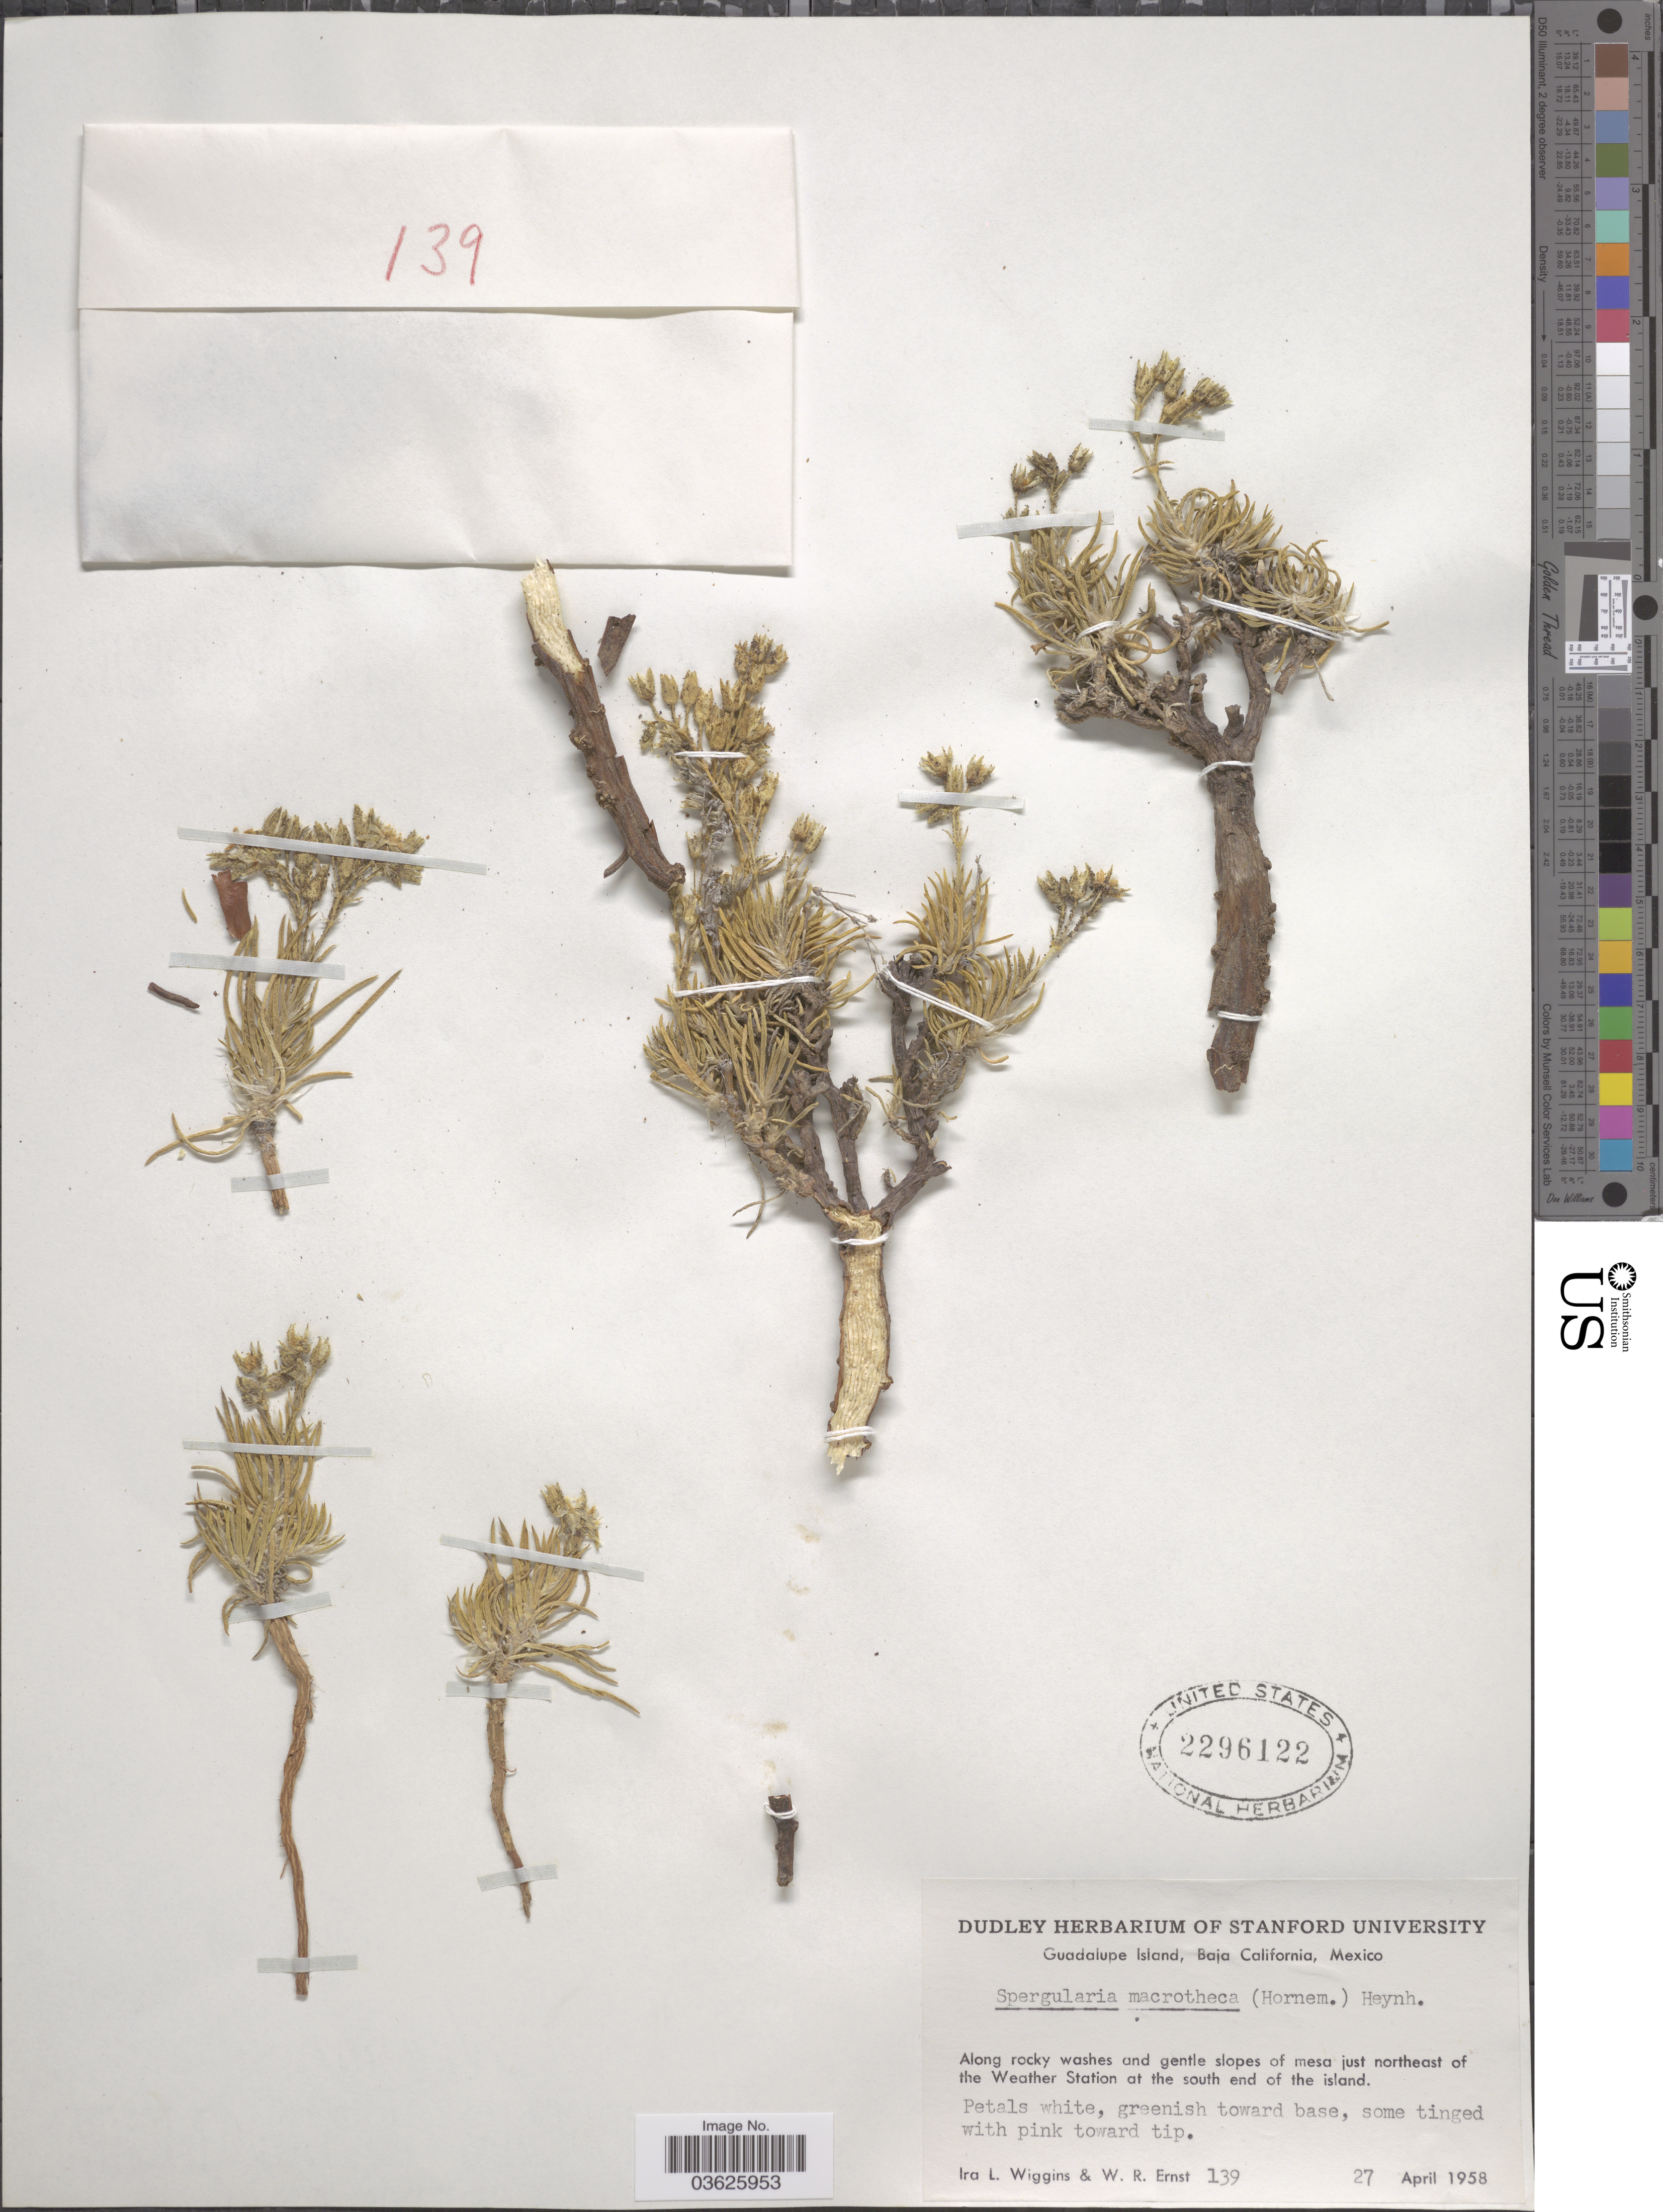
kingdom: Plantae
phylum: Tracheophyta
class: Magnoliopsida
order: Caryophyllales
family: Caryophyllaceae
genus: Tissa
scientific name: Tissa macrotheca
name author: (Hornem.) Britton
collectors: I. L. Wiggins & W. R. Ernst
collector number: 139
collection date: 1958-04-27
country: Mexico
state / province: Baja California Norte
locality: Guadalupe Island. Along rocky washes and gentle slopes of mesa just northeast of the Weather Station at the south end of the island.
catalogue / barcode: US 2296122